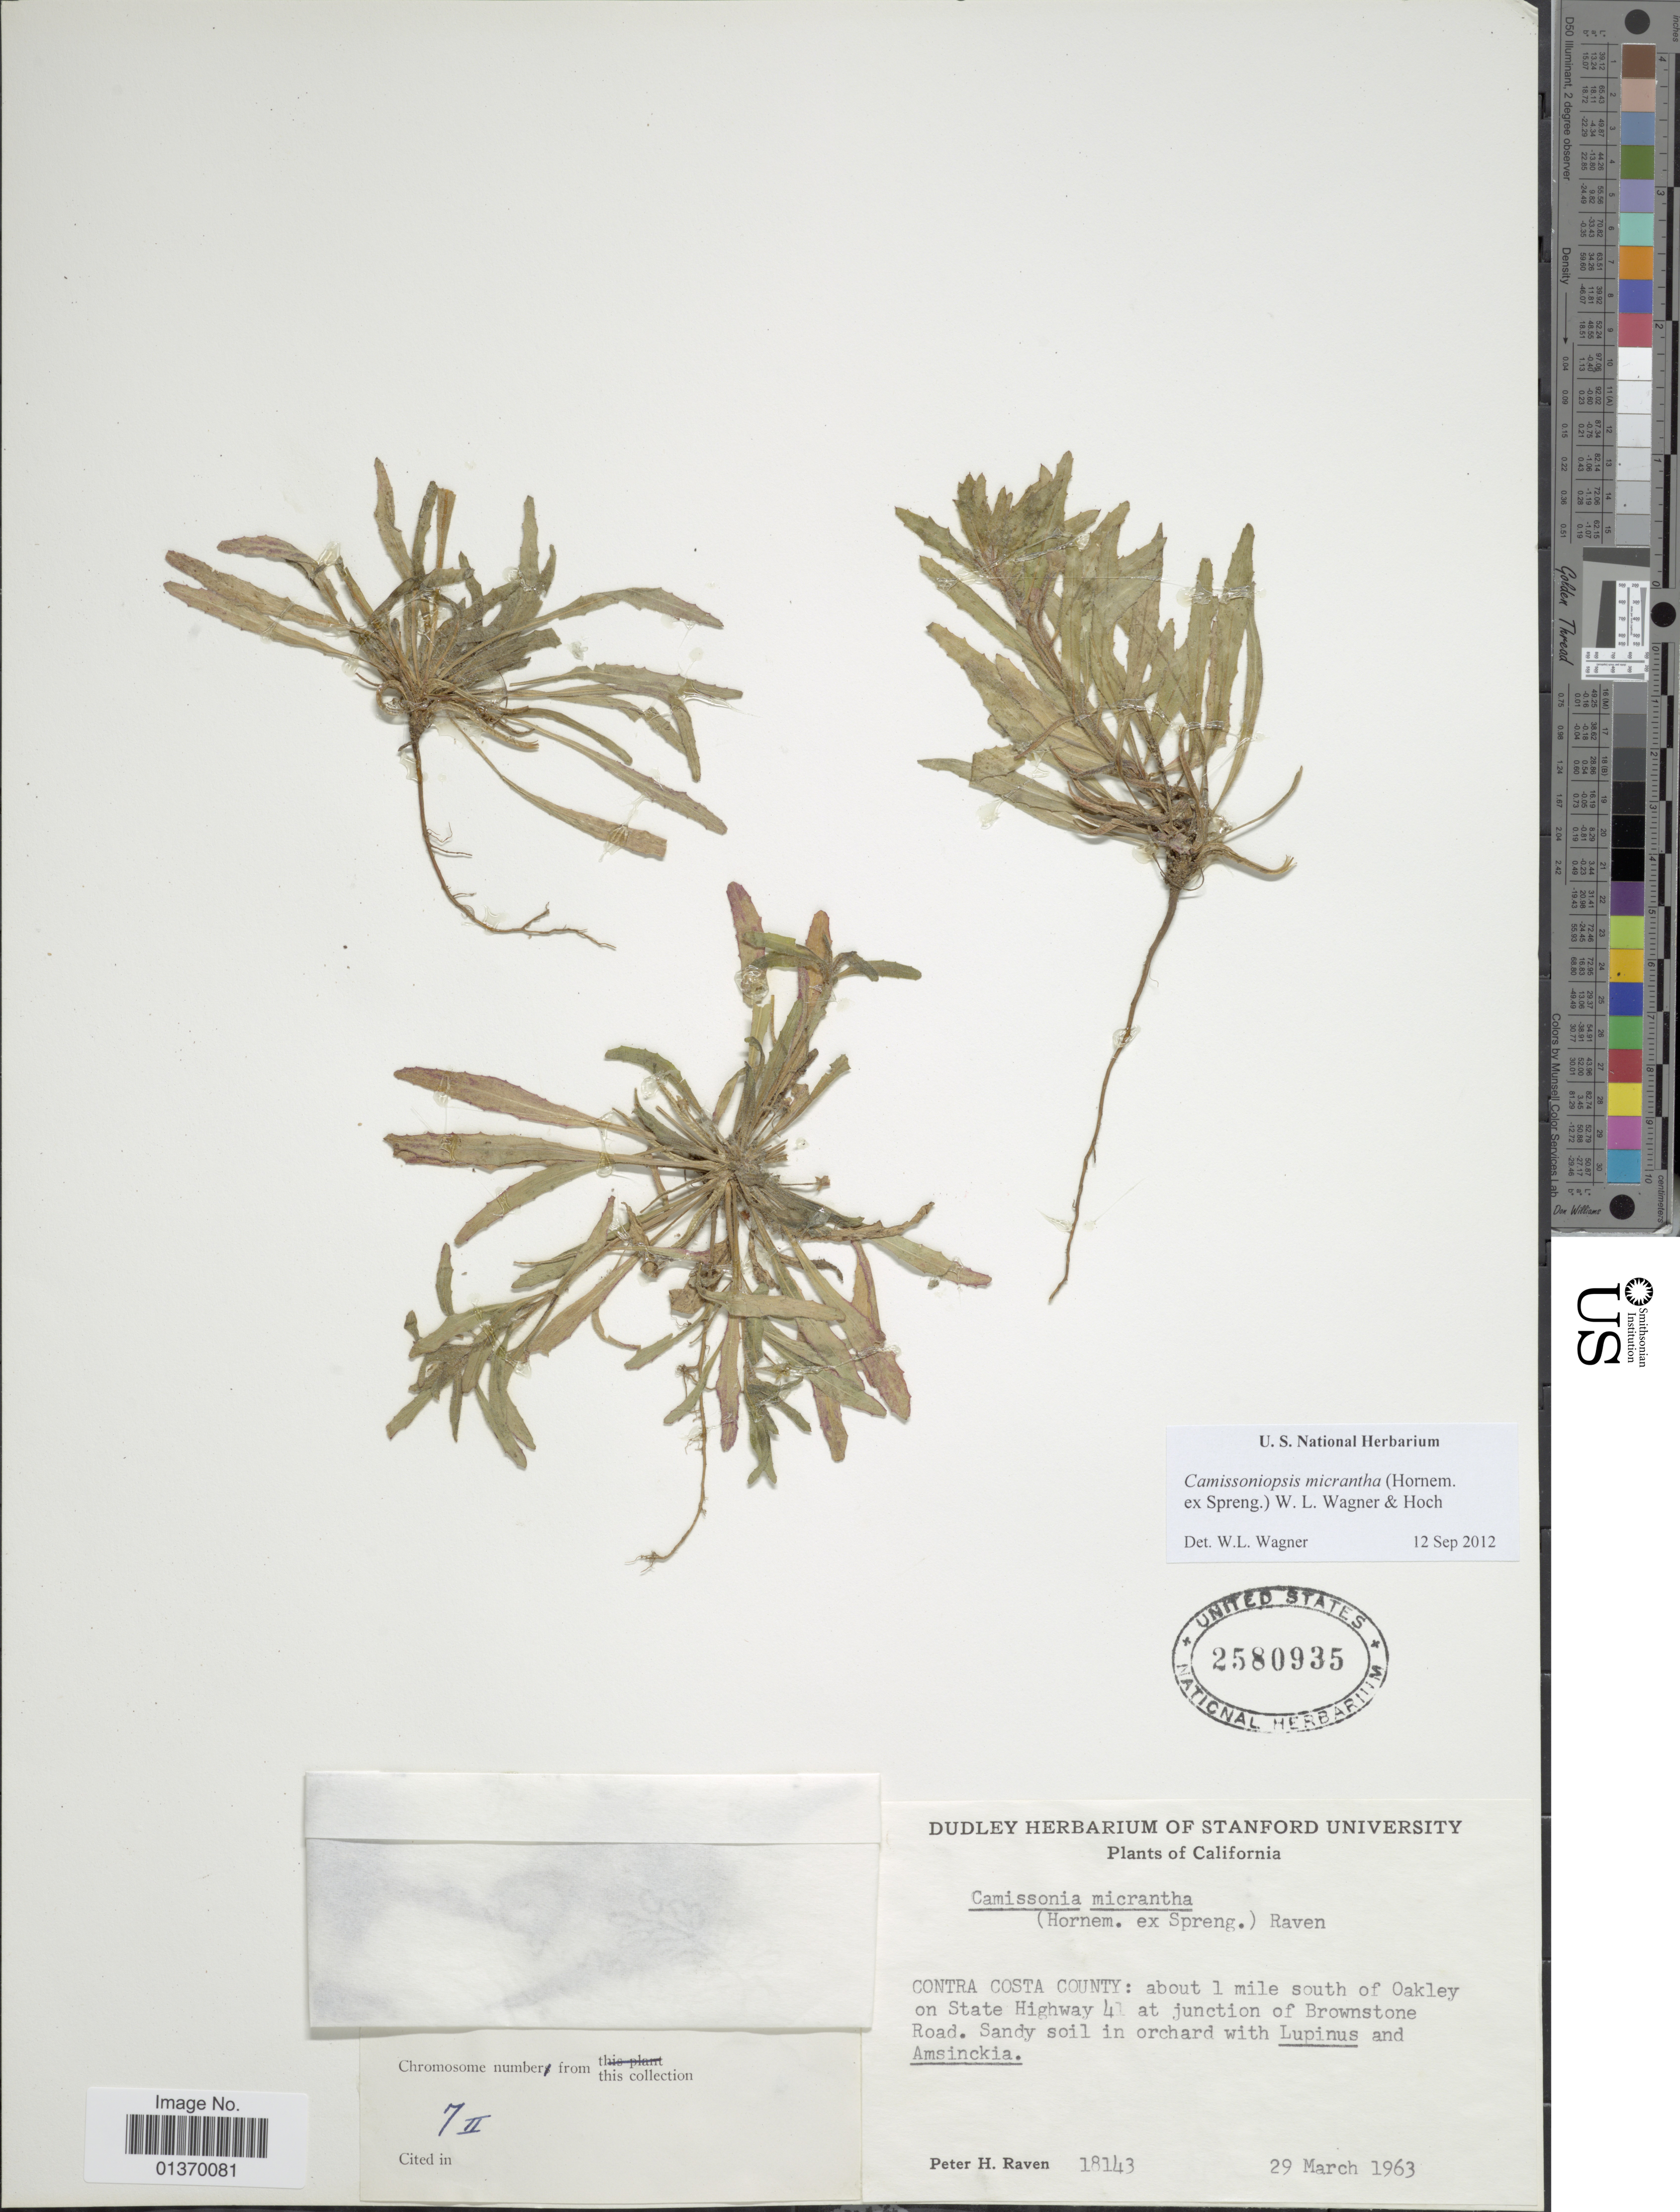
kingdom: Plantae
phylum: Tracheophyta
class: Magnoliopsida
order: Myrtales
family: Onagraceae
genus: Camissoniopsis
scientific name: Camissoniopsis micrantha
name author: (Hornem. ex Spreng.) W.L. Wagner & Hoch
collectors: P. H. Raven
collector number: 18143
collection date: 1963-03-29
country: United States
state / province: California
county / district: Contra Costa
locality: Contra Costa County: about 1 mile south of Oakley on State Highway 41 at junction of Brownstone Road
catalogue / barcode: US 2580935